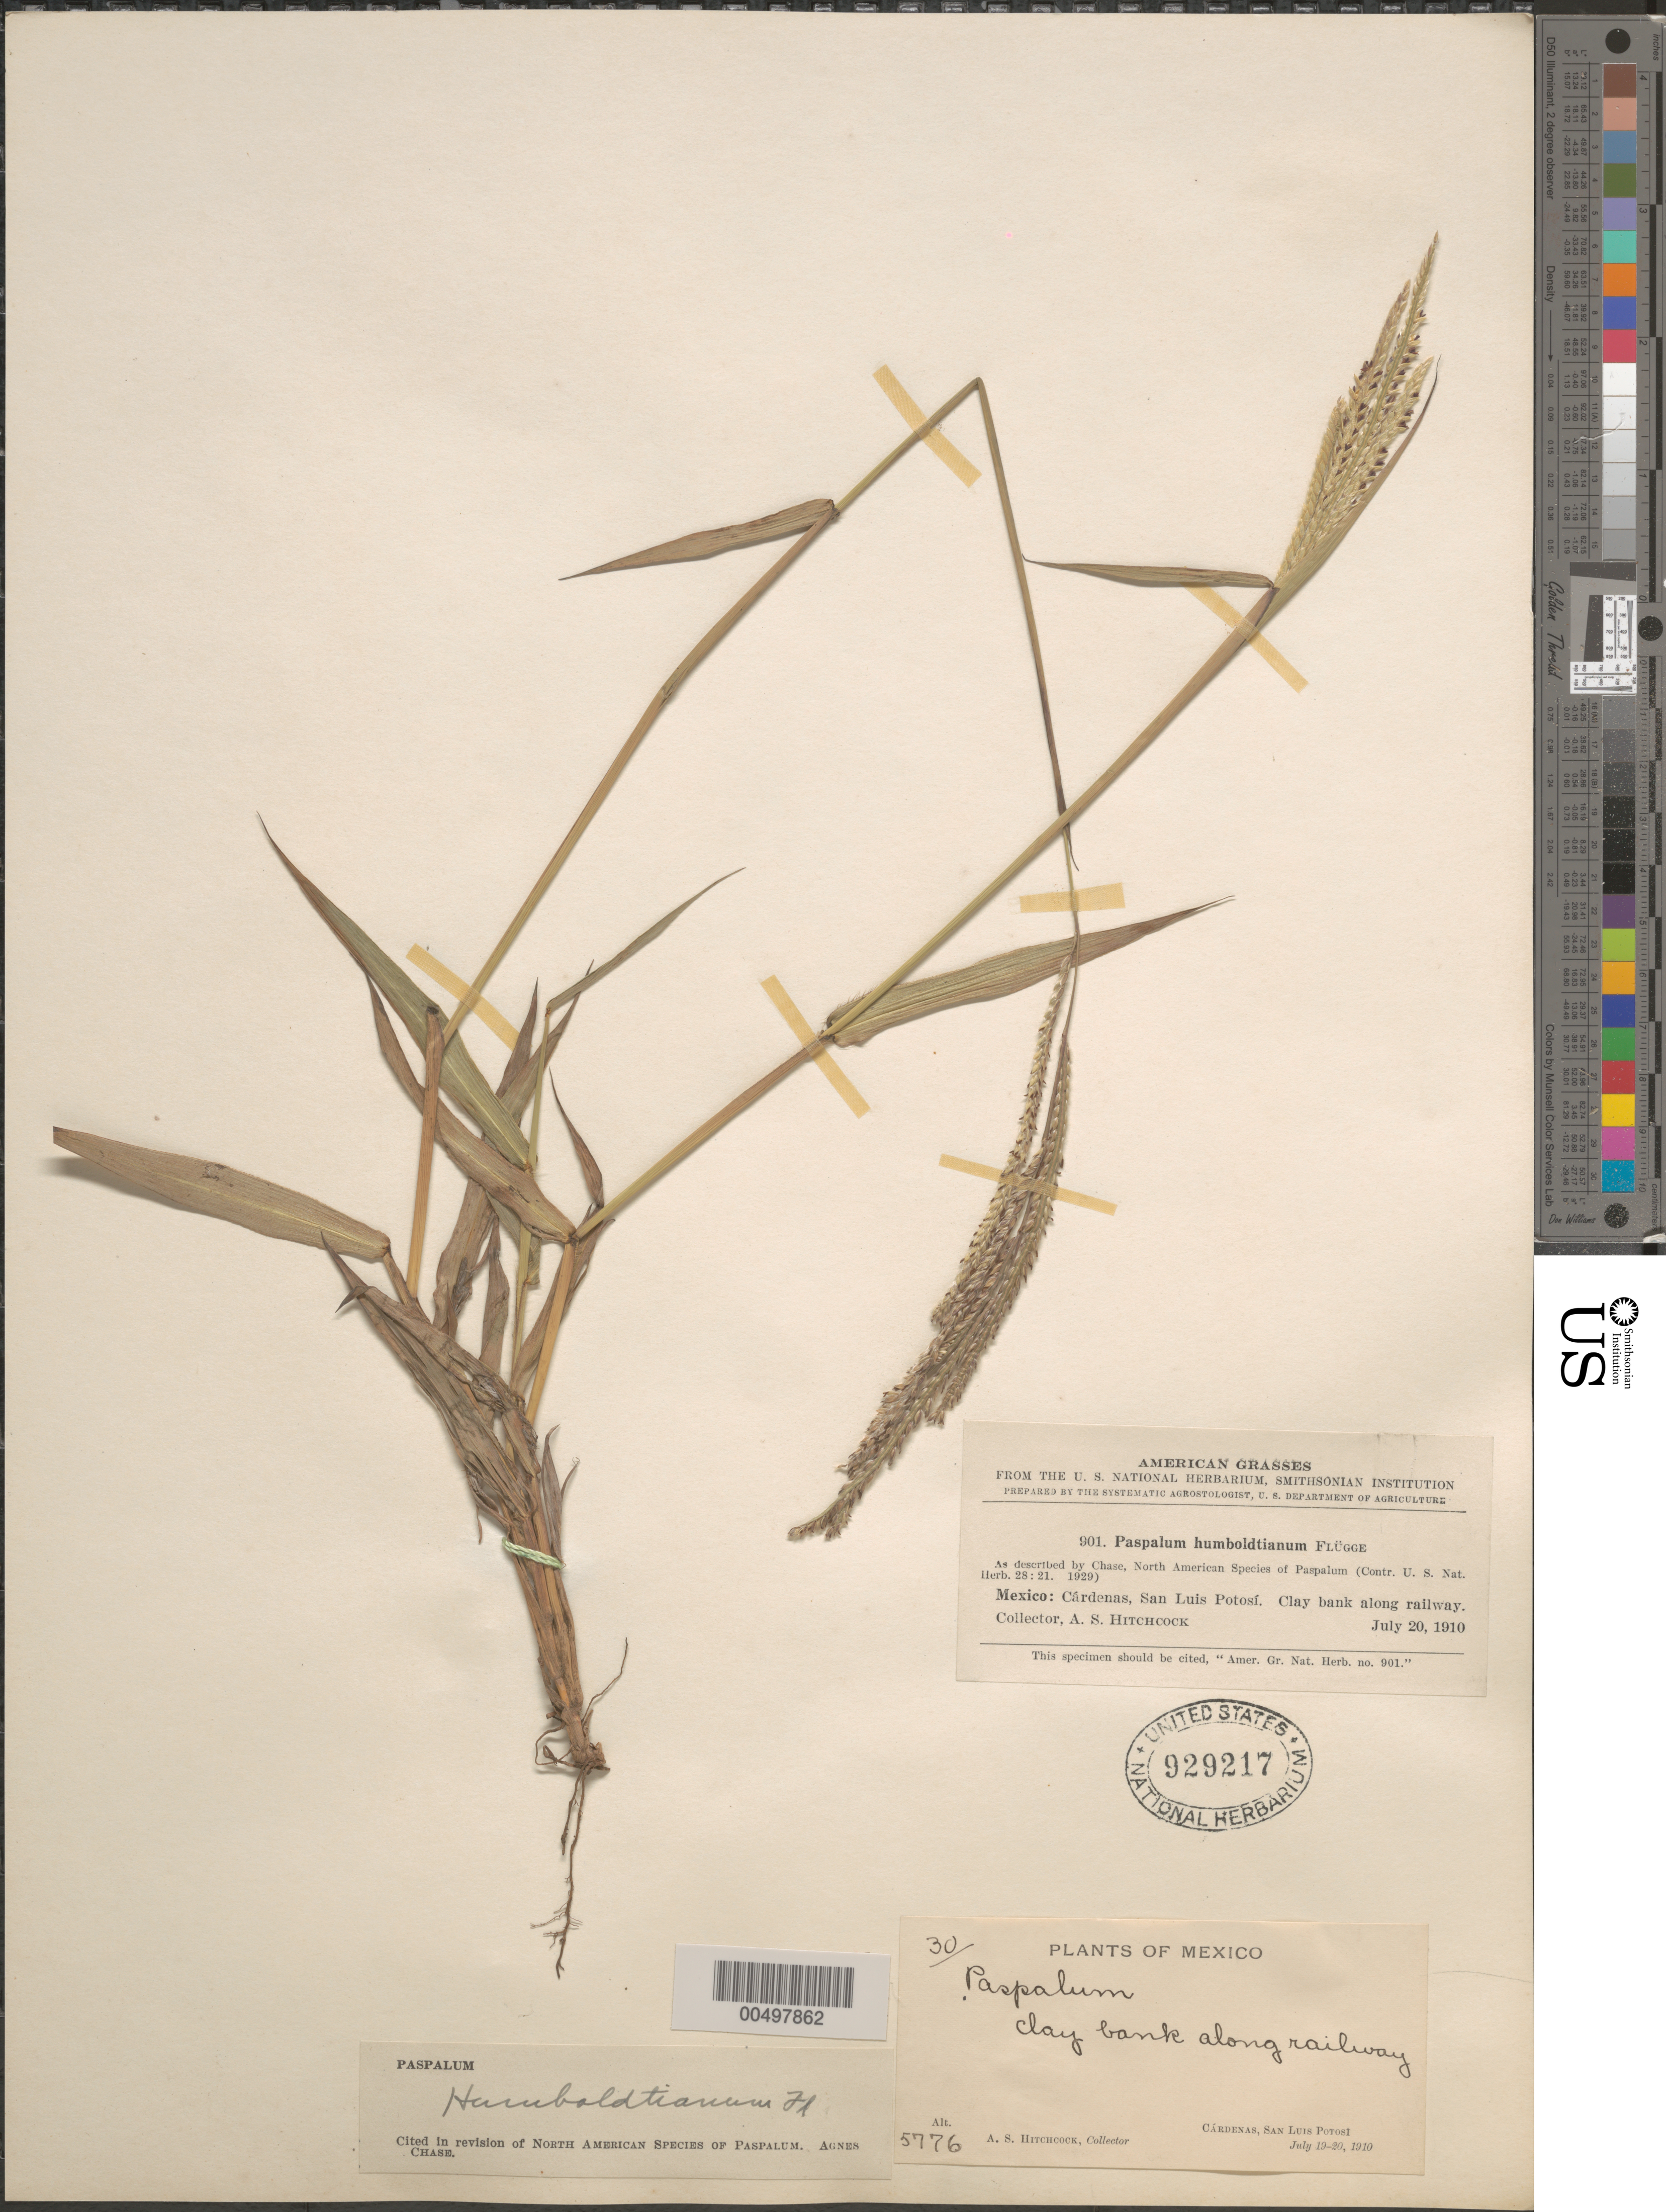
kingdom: Plantae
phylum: Tracheophyta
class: Liliopsida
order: Poales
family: Poaceae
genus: Paspalum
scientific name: Paspalum humboldtianum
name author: Flüggé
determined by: Chase, [M.] Agnes, (US)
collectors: A. S. Hitchcock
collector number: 5776/901/30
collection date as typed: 19 Jul 1910 to 20 Jul 1910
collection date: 1910-07-19/1910-07-20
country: Mexico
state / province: San Luis Potosi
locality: C rdenas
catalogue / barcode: US 929217